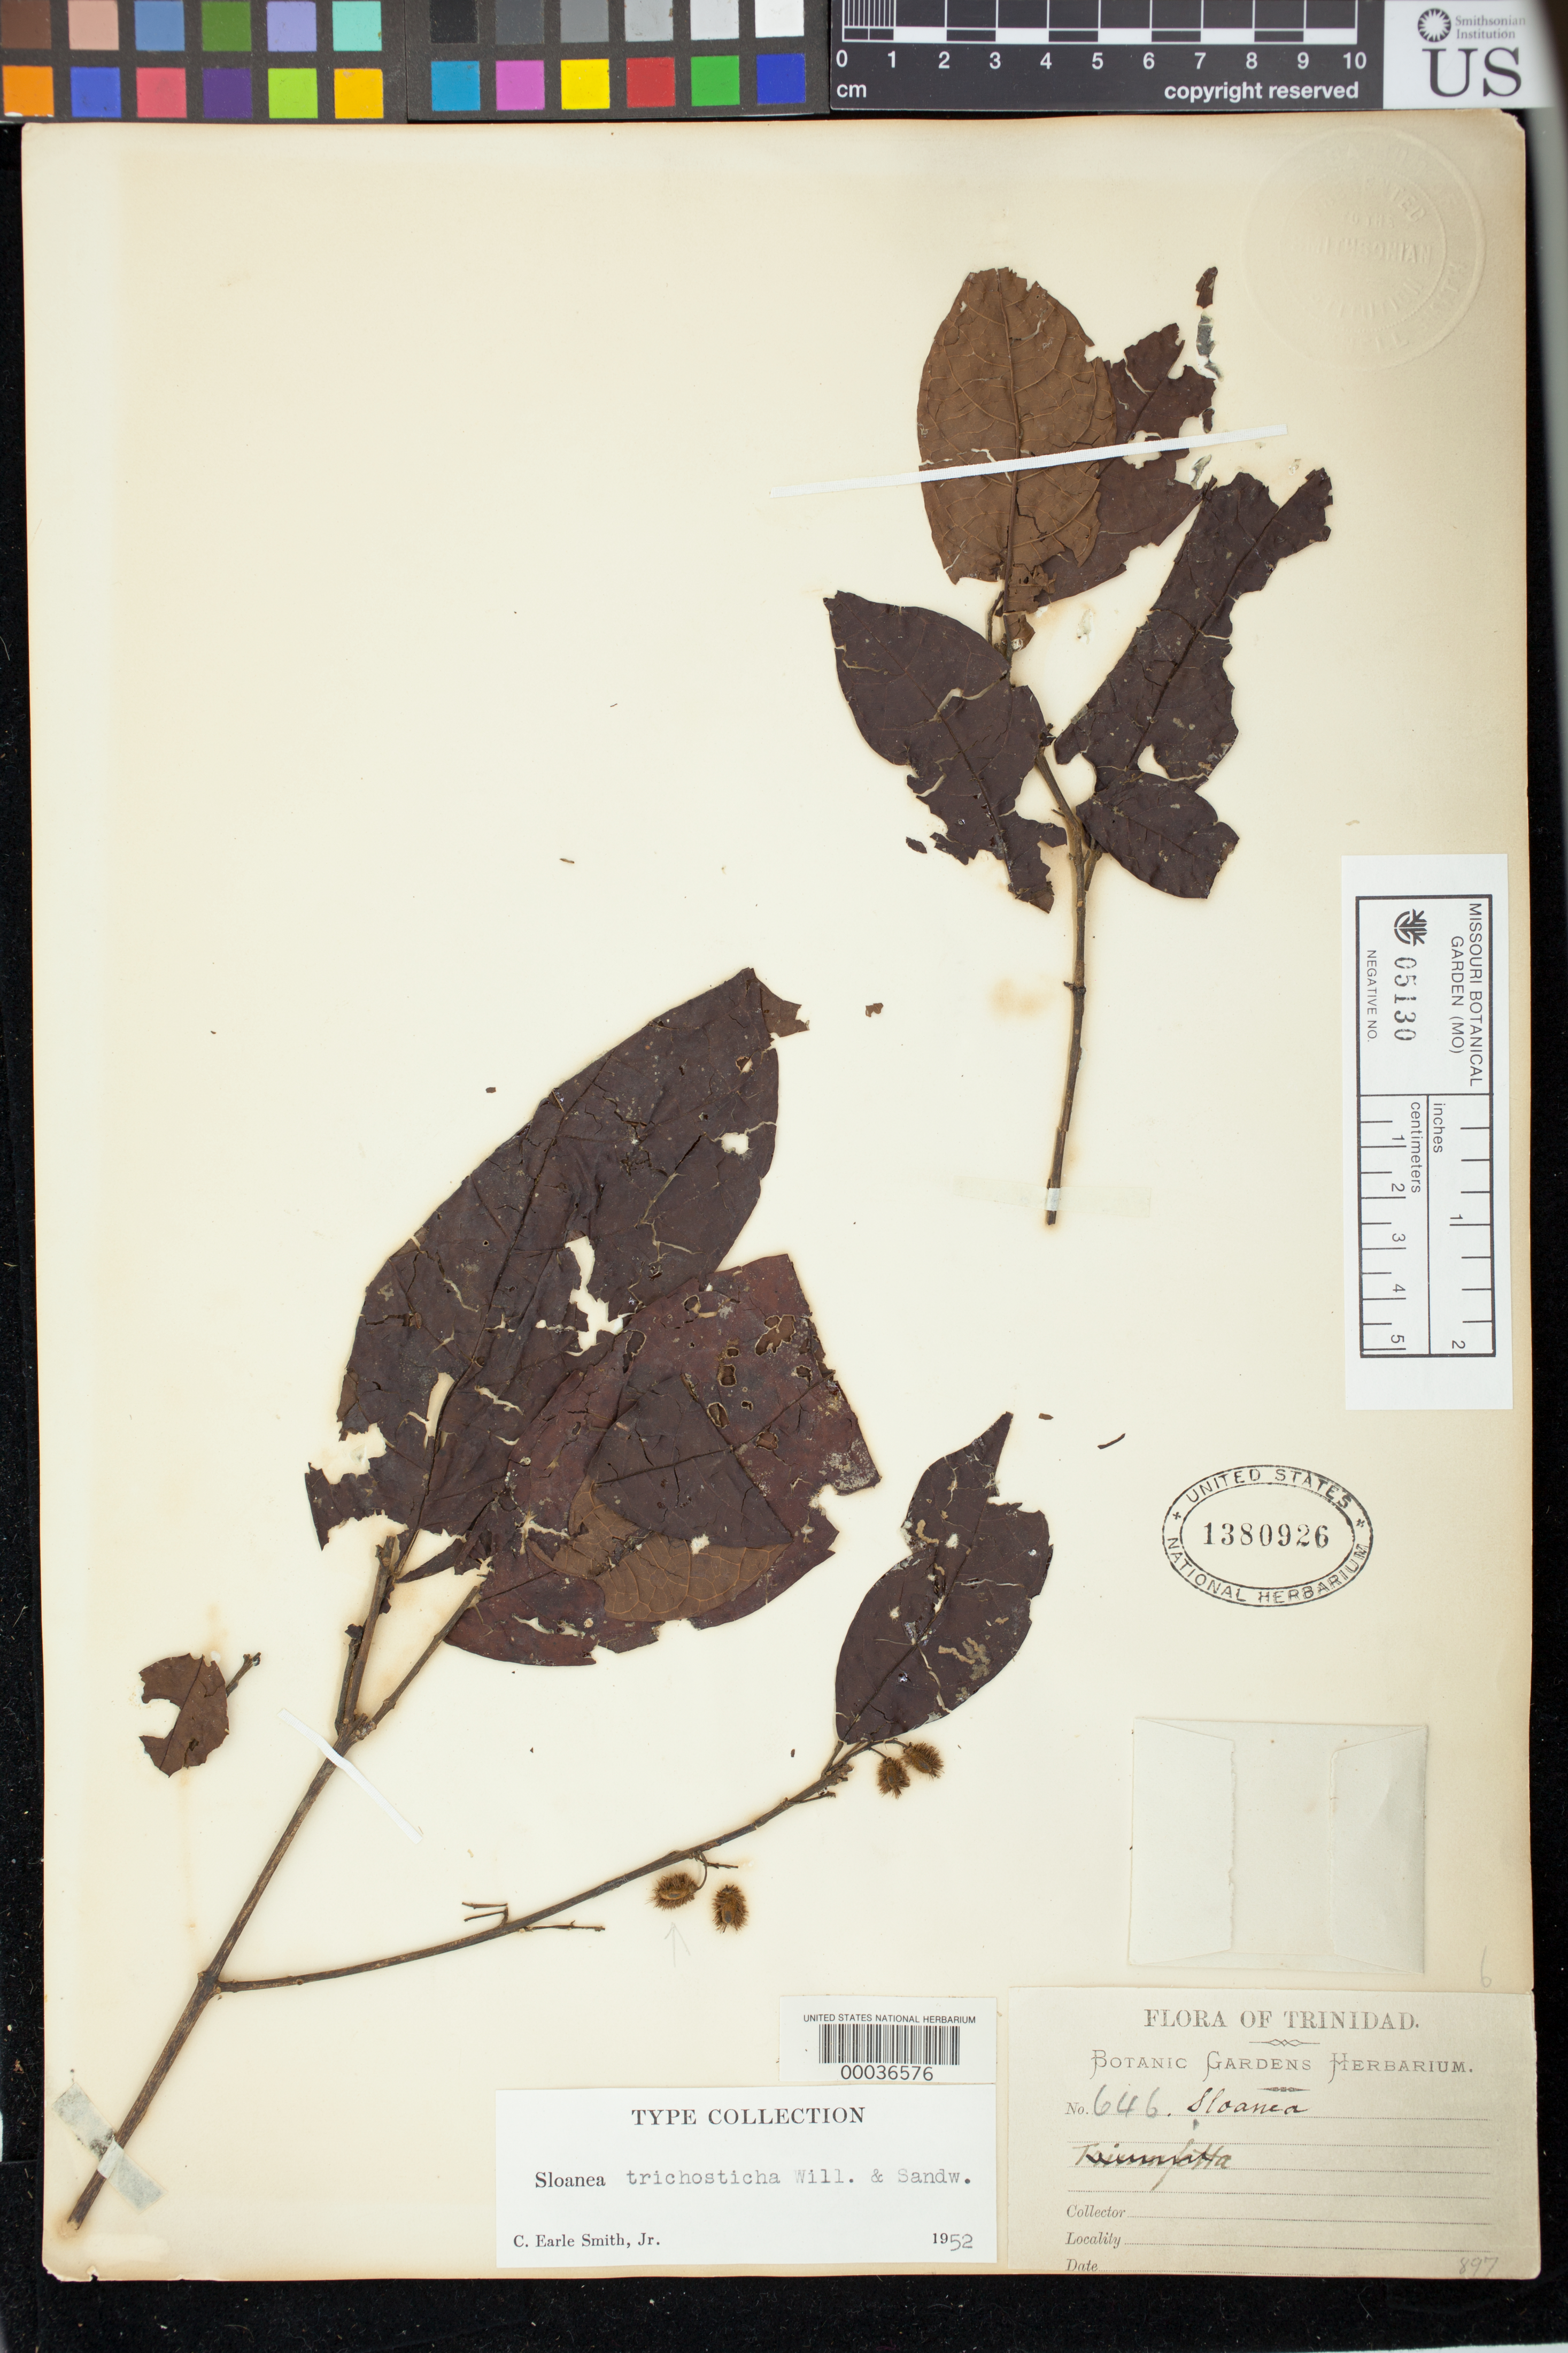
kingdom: Plantae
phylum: Tracheophyta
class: Magnoliopsida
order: Oxalidales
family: Elaeocarpaceae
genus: Sloanea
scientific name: Sloanea trichosticha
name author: R.O. Williams & Sandwith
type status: Isotype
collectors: ex herb. Bot. Gard. Trinidad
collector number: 646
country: Trinidad and Tobago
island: Trinidad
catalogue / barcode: US 1380926